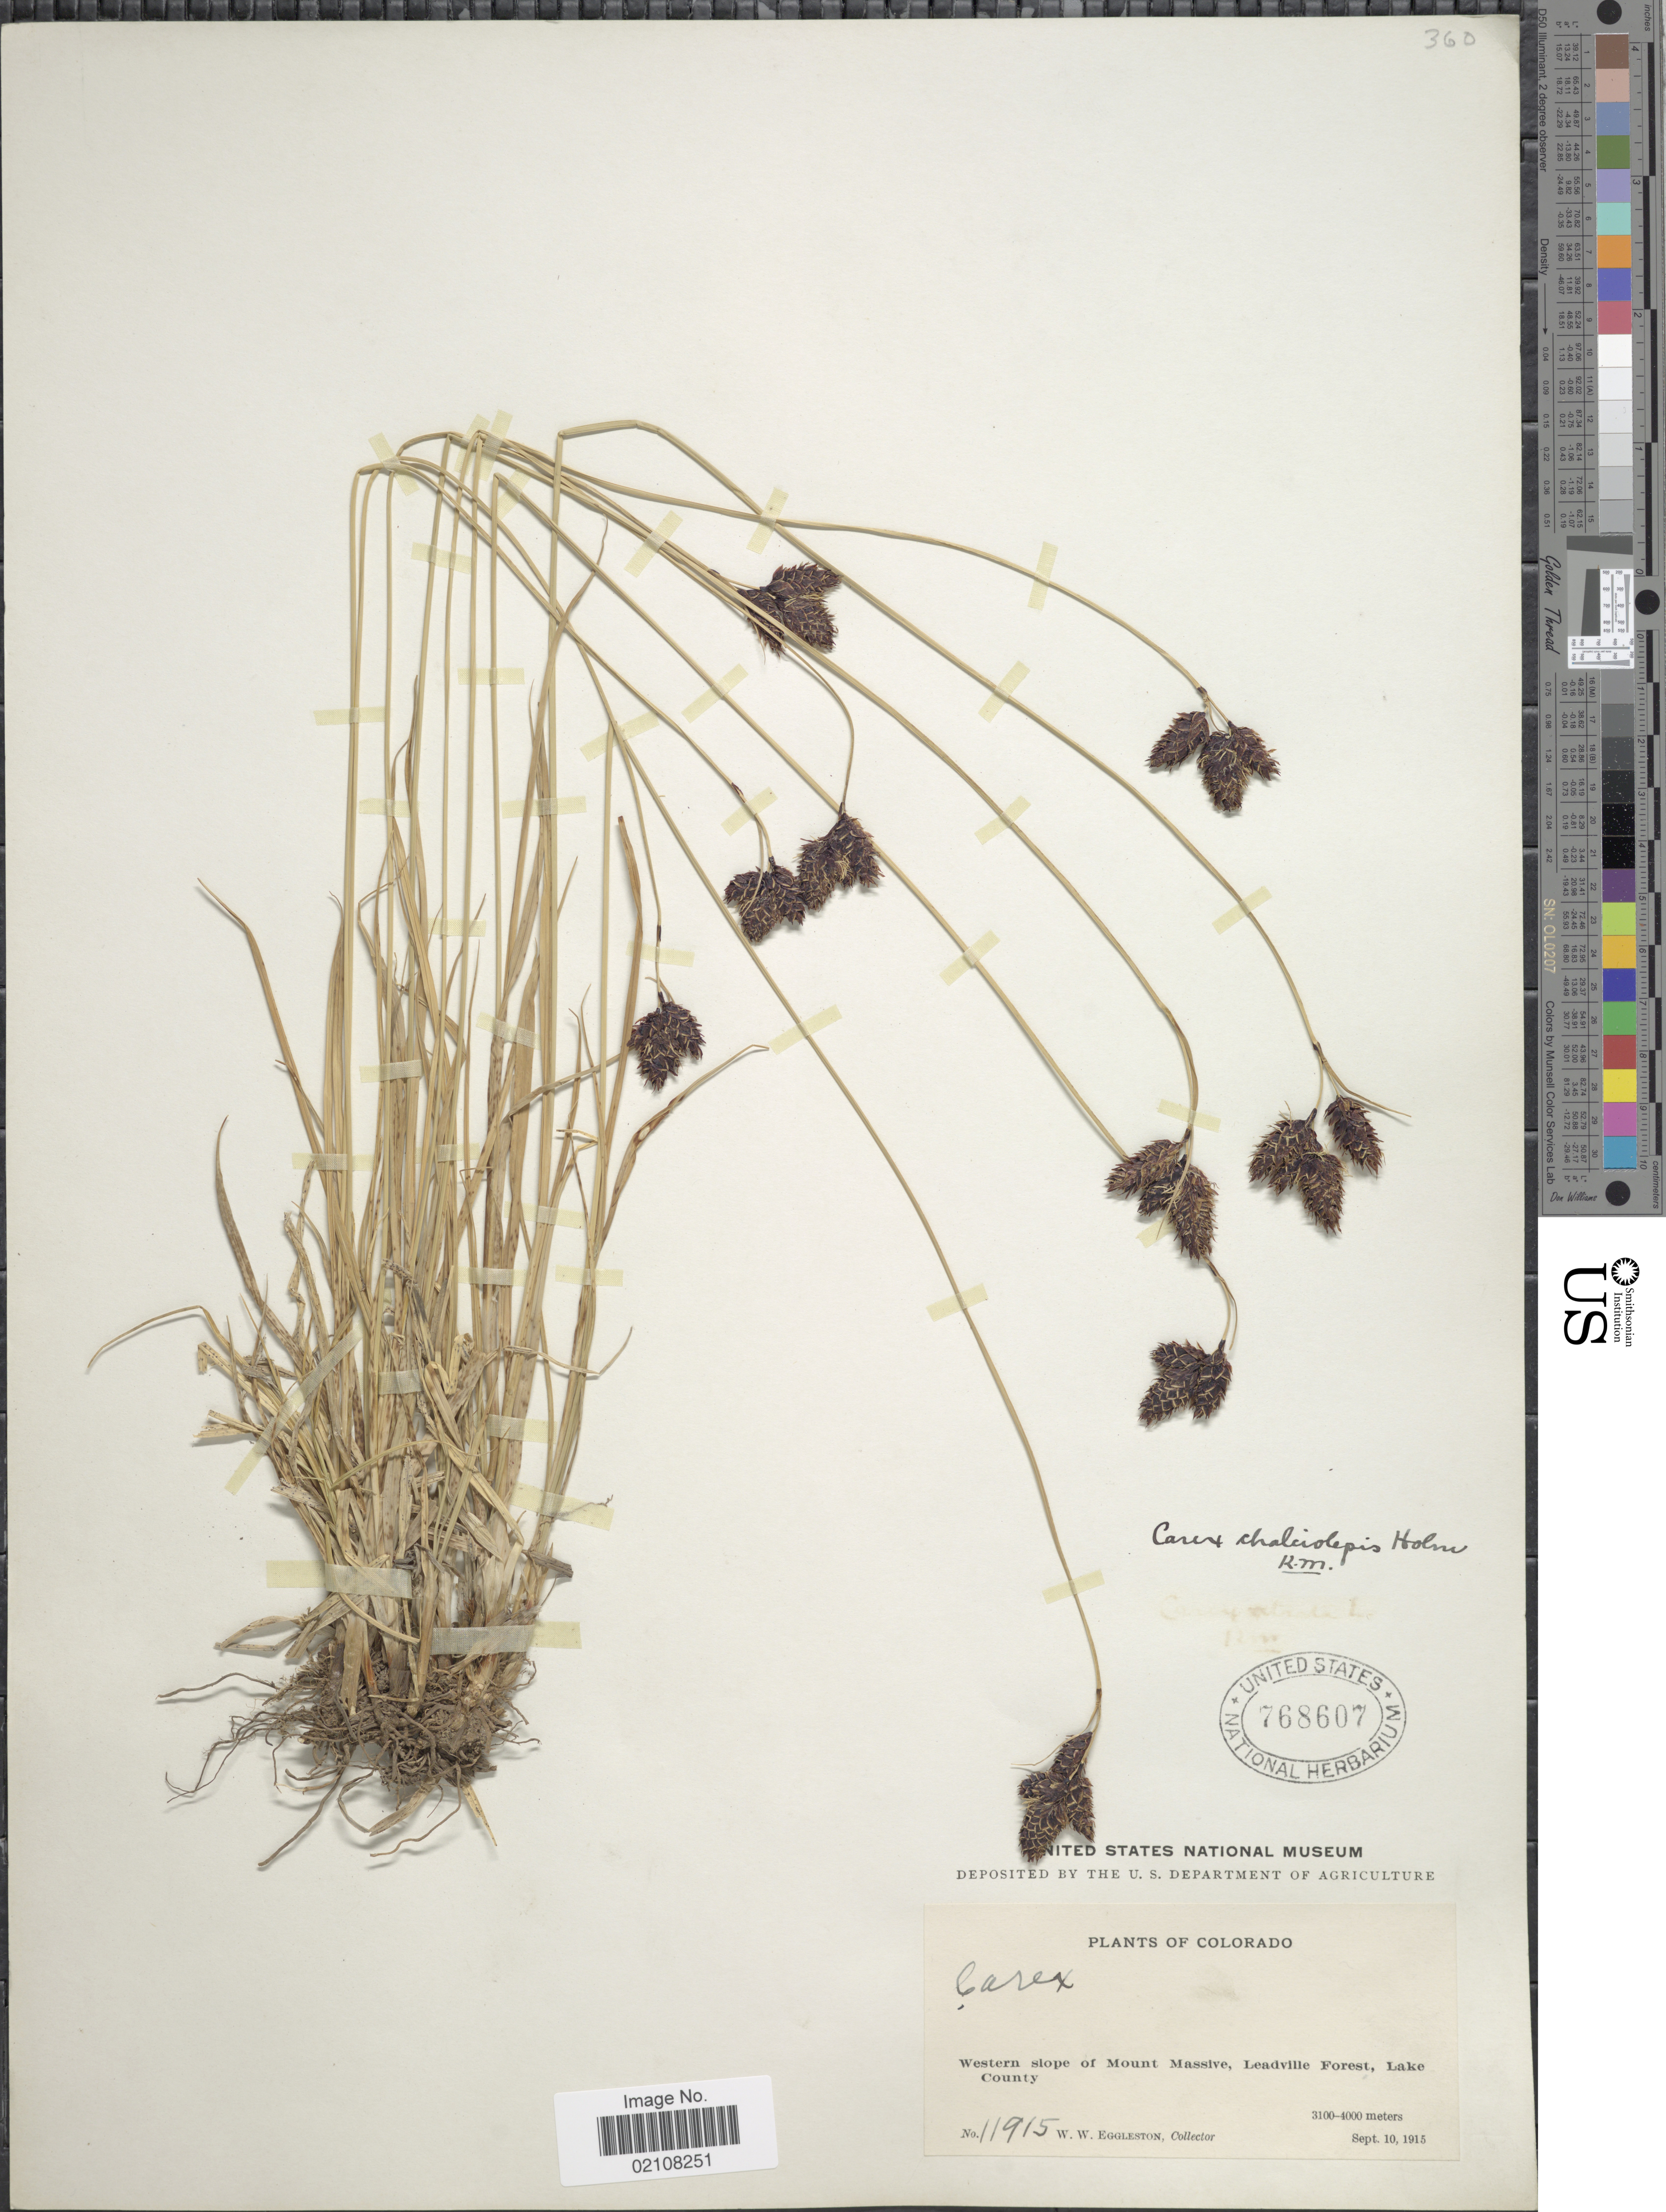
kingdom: Plantae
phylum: Tracheophyta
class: Liliopsida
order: Poales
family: Cyperaceae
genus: Carex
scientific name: Carex chalciolepis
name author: Holm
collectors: W. W. Eggleston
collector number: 11915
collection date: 1915-09-10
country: United States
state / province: Colorado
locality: Western slope of Mount Massive, Leadville Forest, Lake County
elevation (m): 3100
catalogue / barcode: US 768607